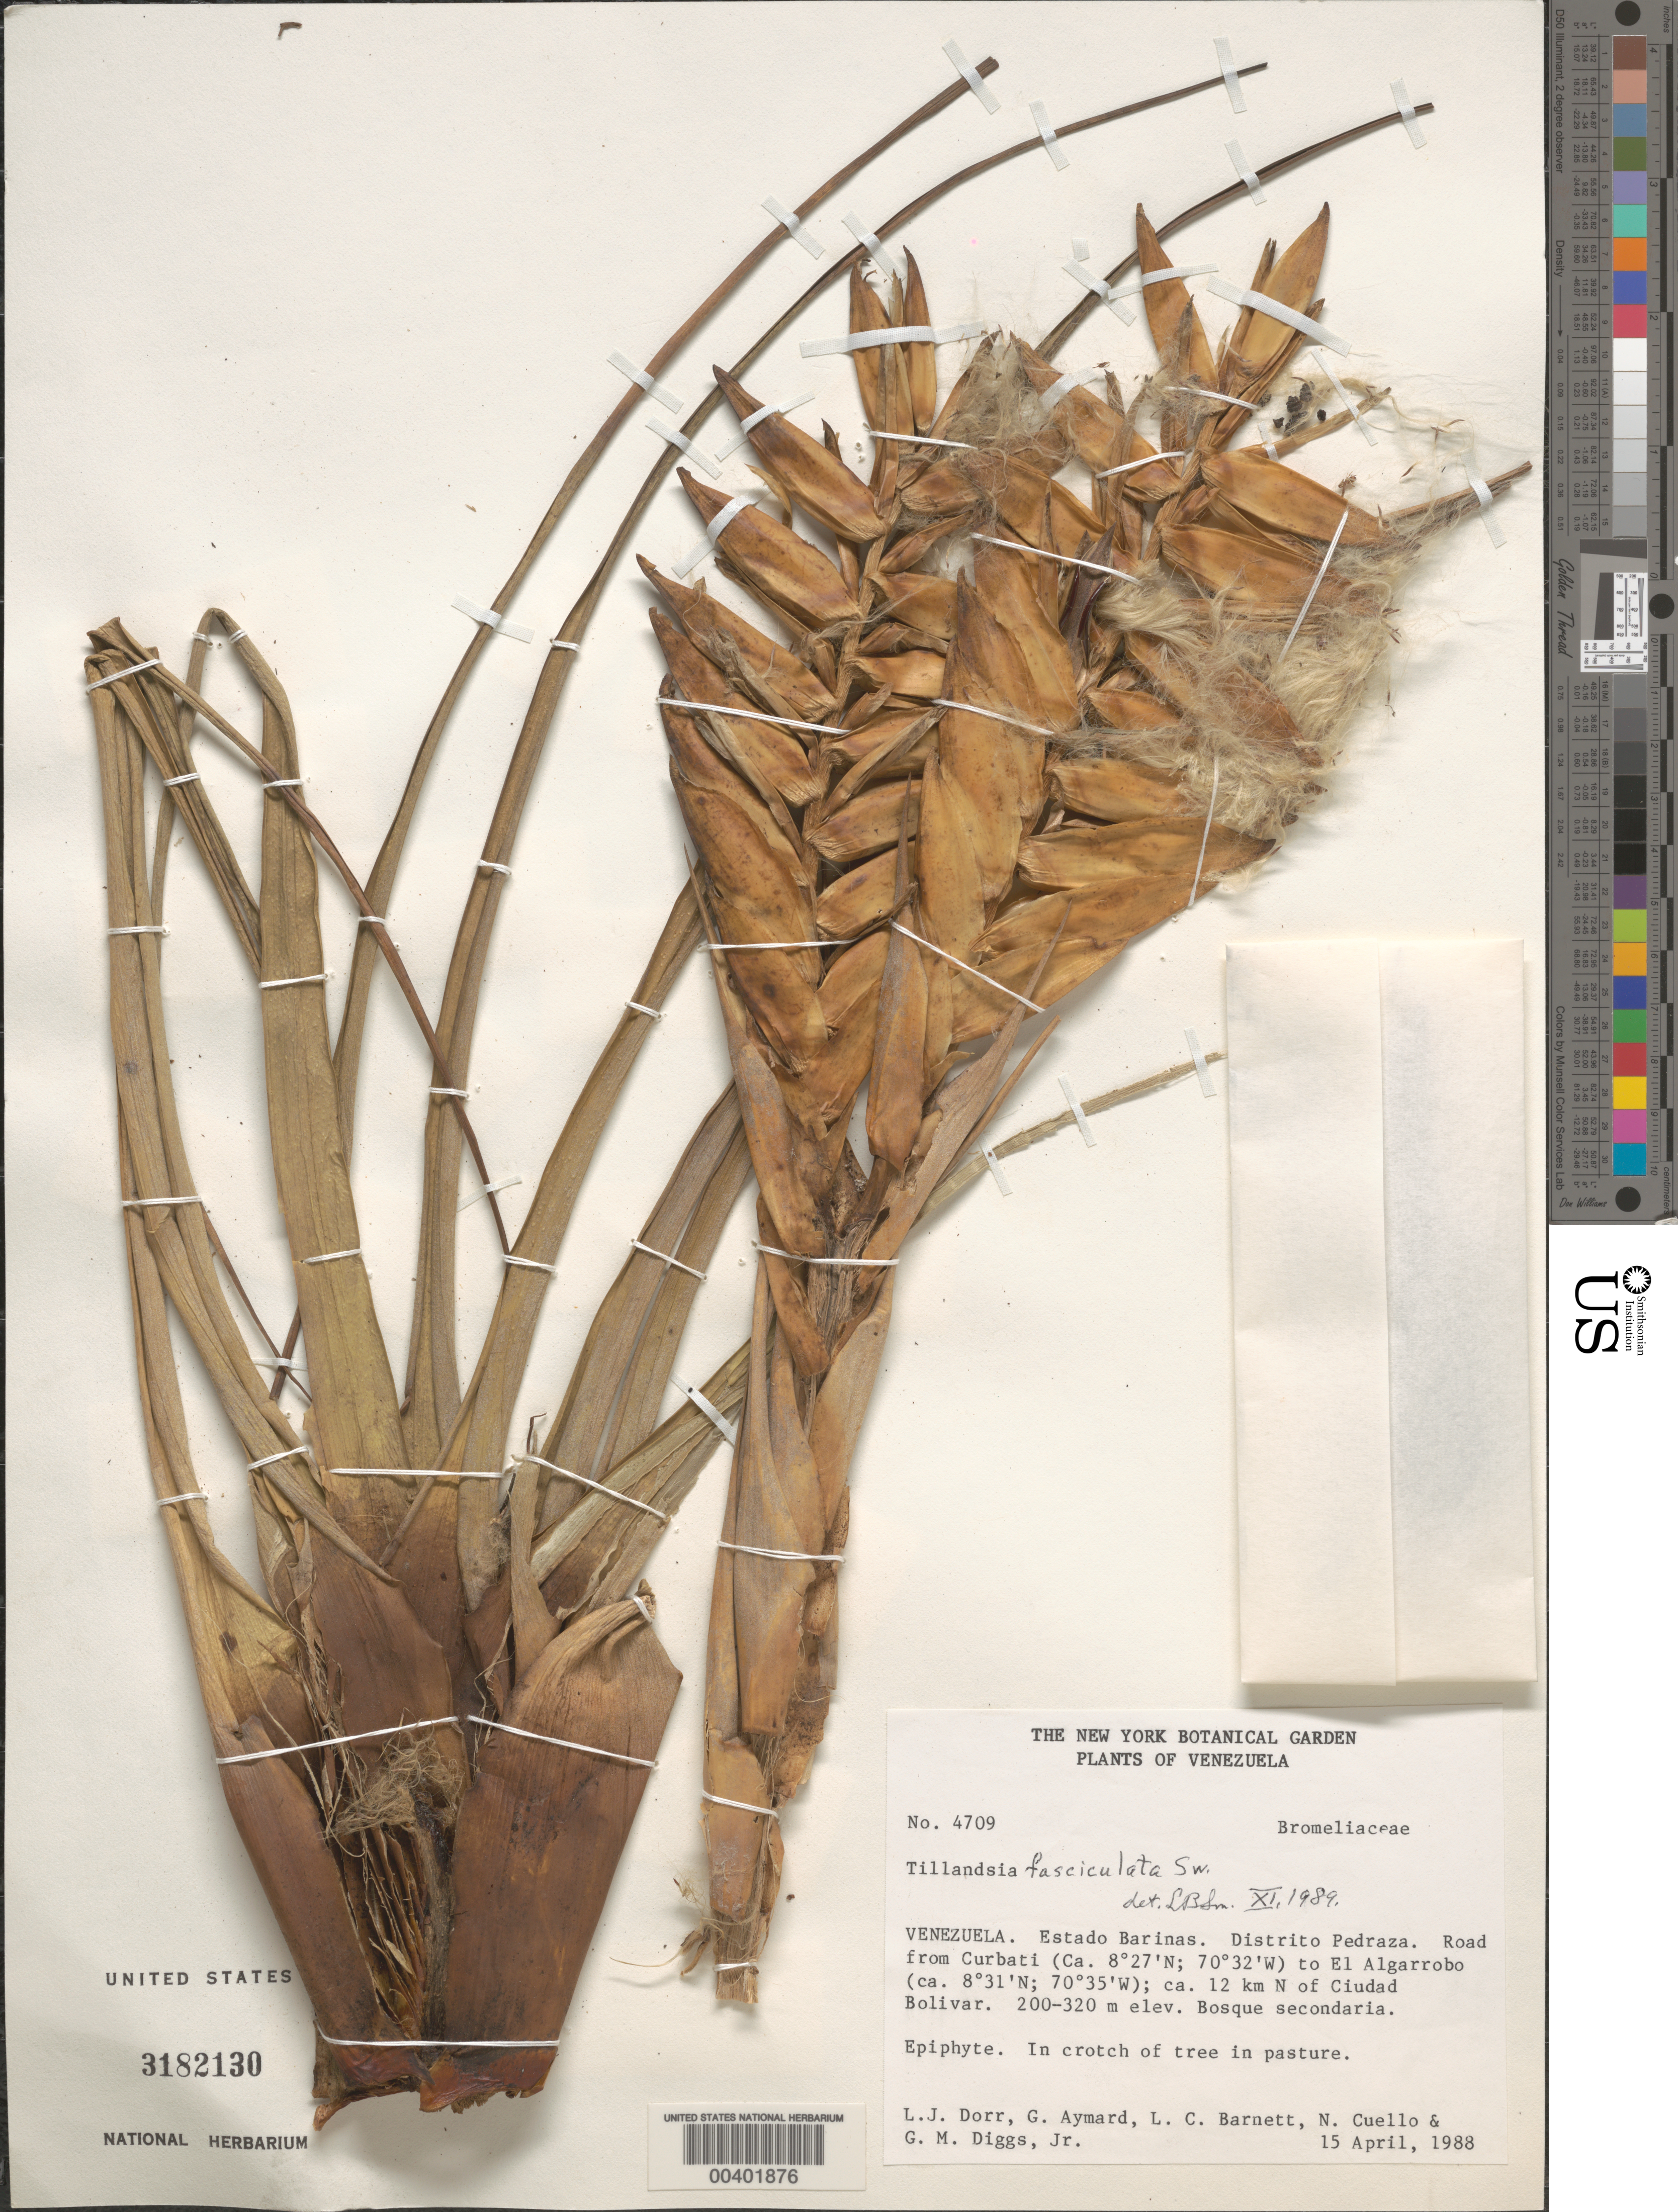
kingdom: Plantae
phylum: Tracheophyta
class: Liliopsida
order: Poales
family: Bromeliaceae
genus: Tillandsia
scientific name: Tillandsia fasciculata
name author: Sw.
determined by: Smith, Lyman B., (US), NMNH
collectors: L. J. Dorr, G. A. Aymard, L. C. Barnett, N. L. Cuello & G. Diggs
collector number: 4709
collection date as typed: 15 Apr 1988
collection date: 1988-04-15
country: Venezuela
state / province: Barinas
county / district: Pedraza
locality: Road from Curbati to El Algarrobo; ca. 12 km N of Ciudad Bolívar.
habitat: In crotch of tree in pasture.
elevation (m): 200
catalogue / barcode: US 3182130